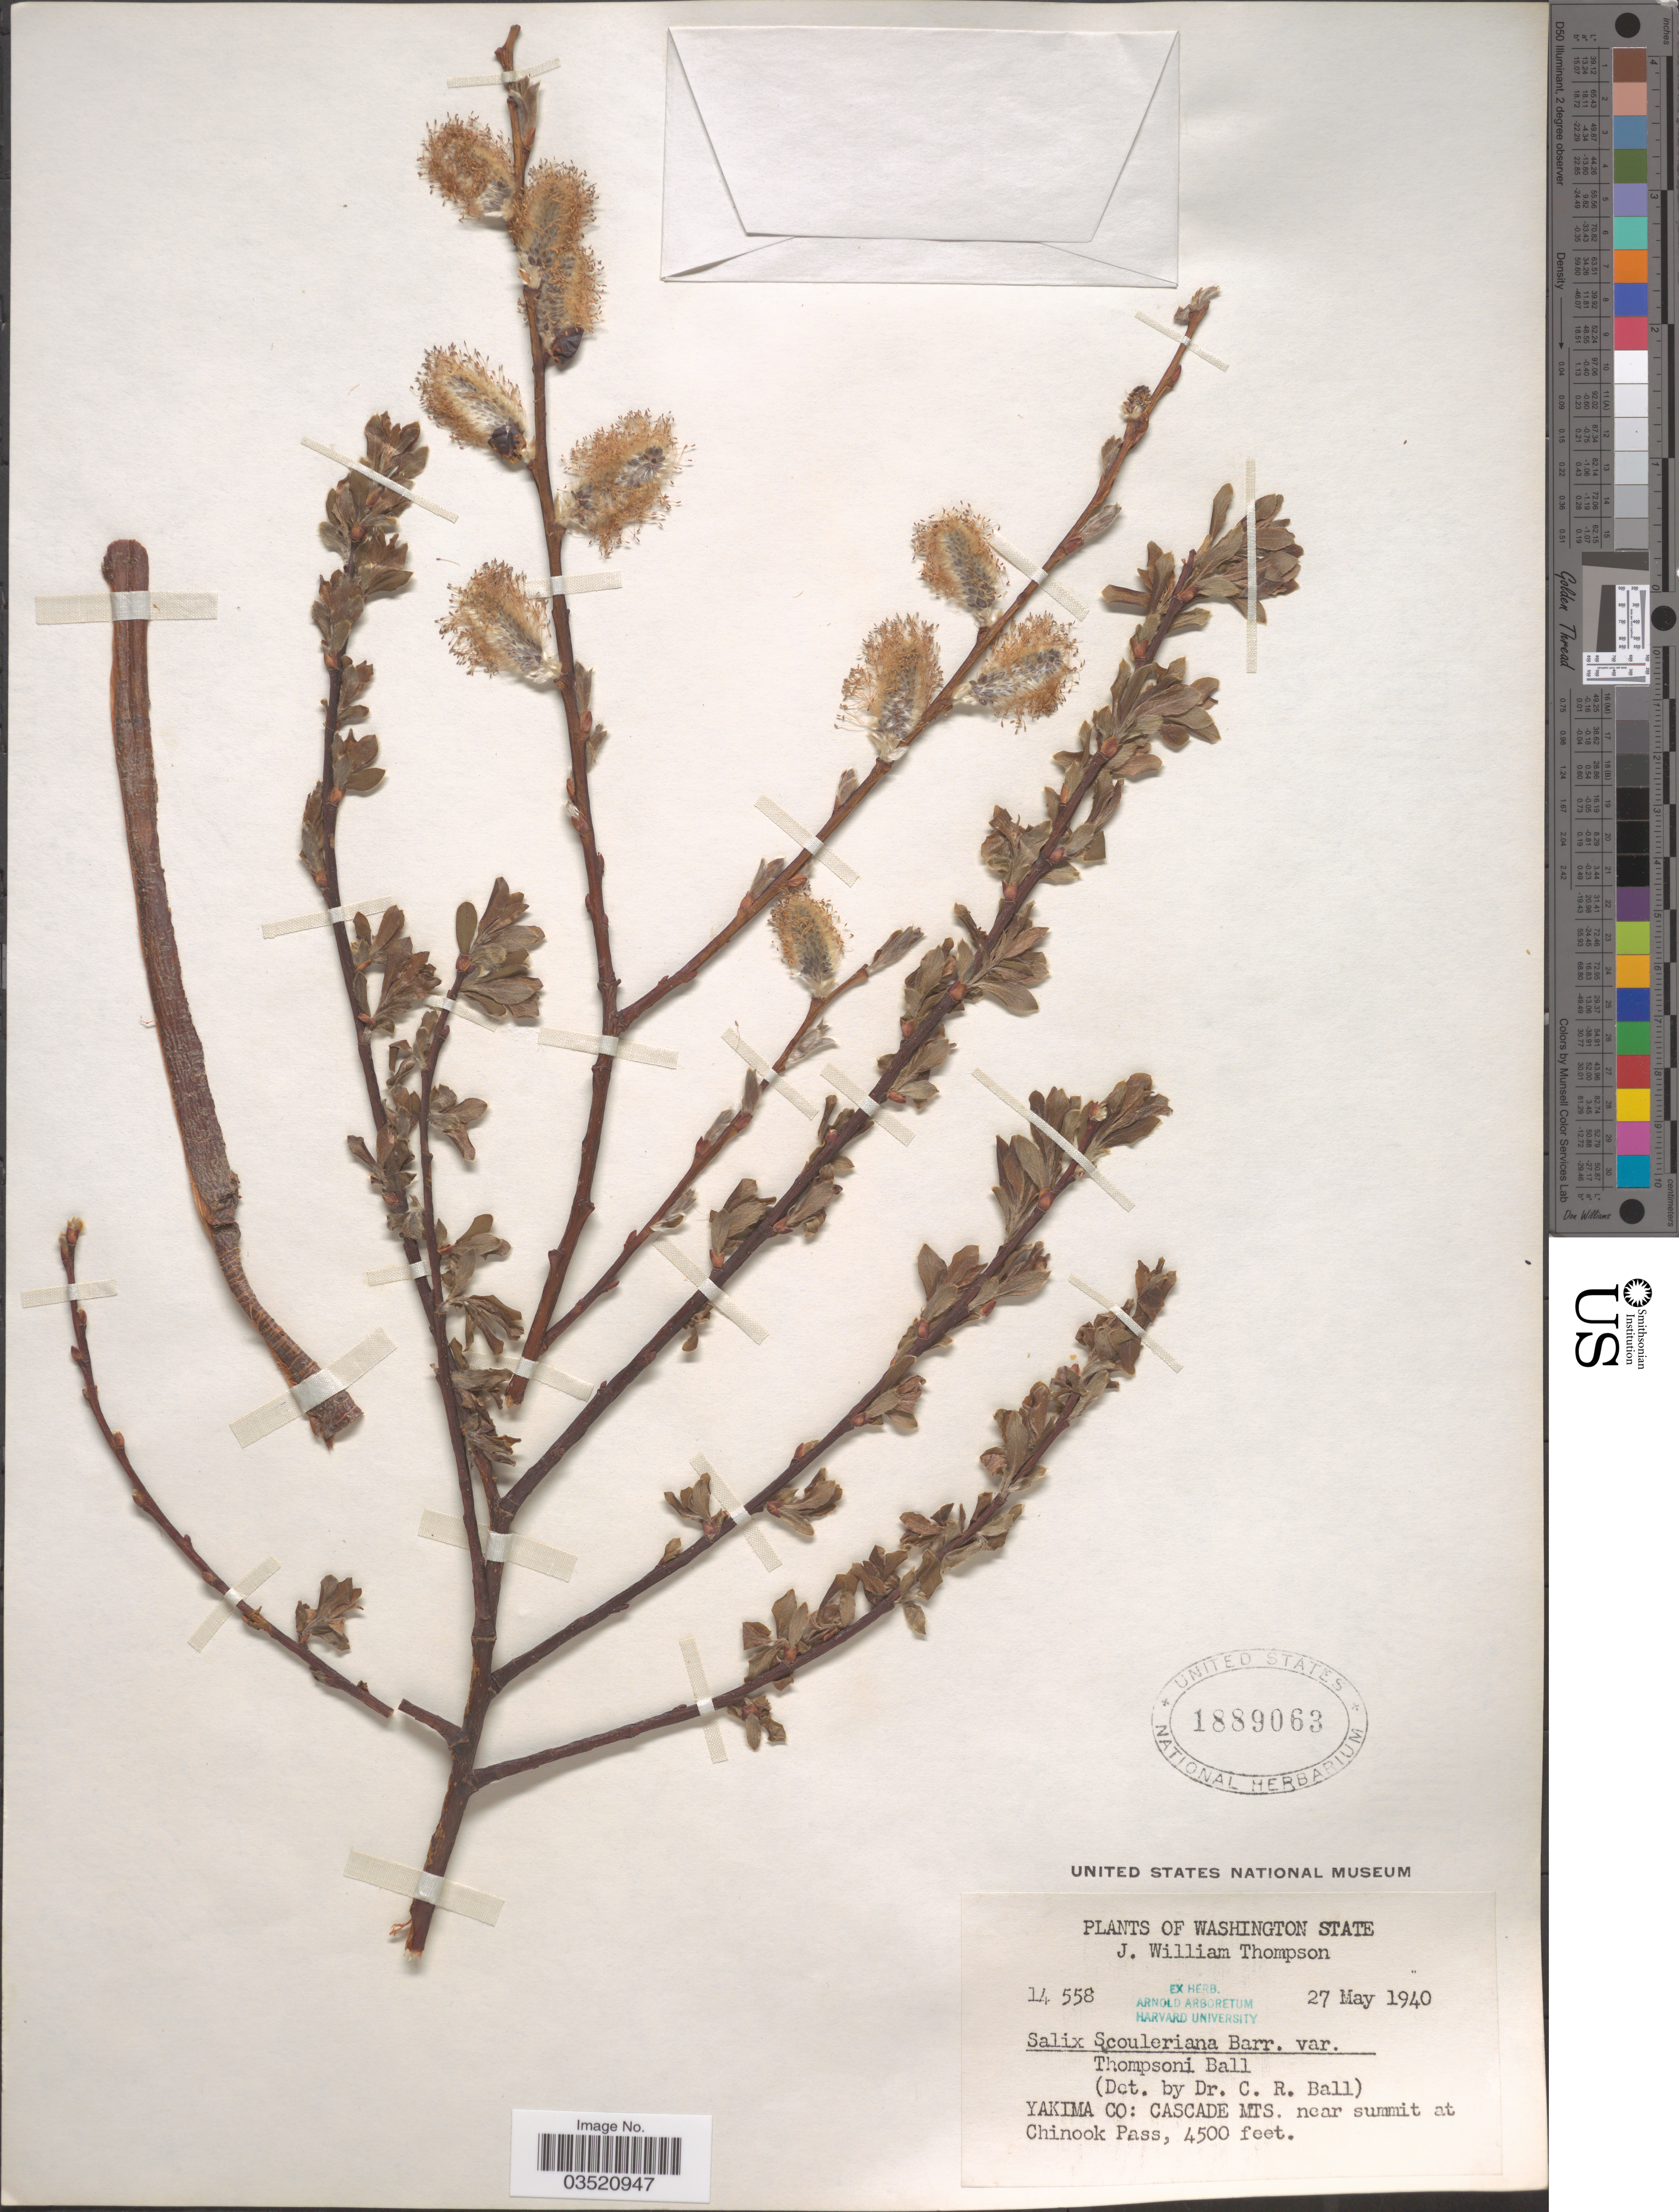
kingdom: Plantae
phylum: Tracheophyta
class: Magnoliopsida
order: Malpighiales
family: Salicaceae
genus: Salix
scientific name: Salix scouleriana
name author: Barratt ex Hook.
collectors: J. W. Thompson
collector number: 14558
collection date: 1940-05-27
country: United States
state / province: Washington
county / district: Yakima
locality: Yakima Co: Cascade Mts. near summit at Chinook Pass.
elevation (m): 1372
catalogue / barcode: US 1889063